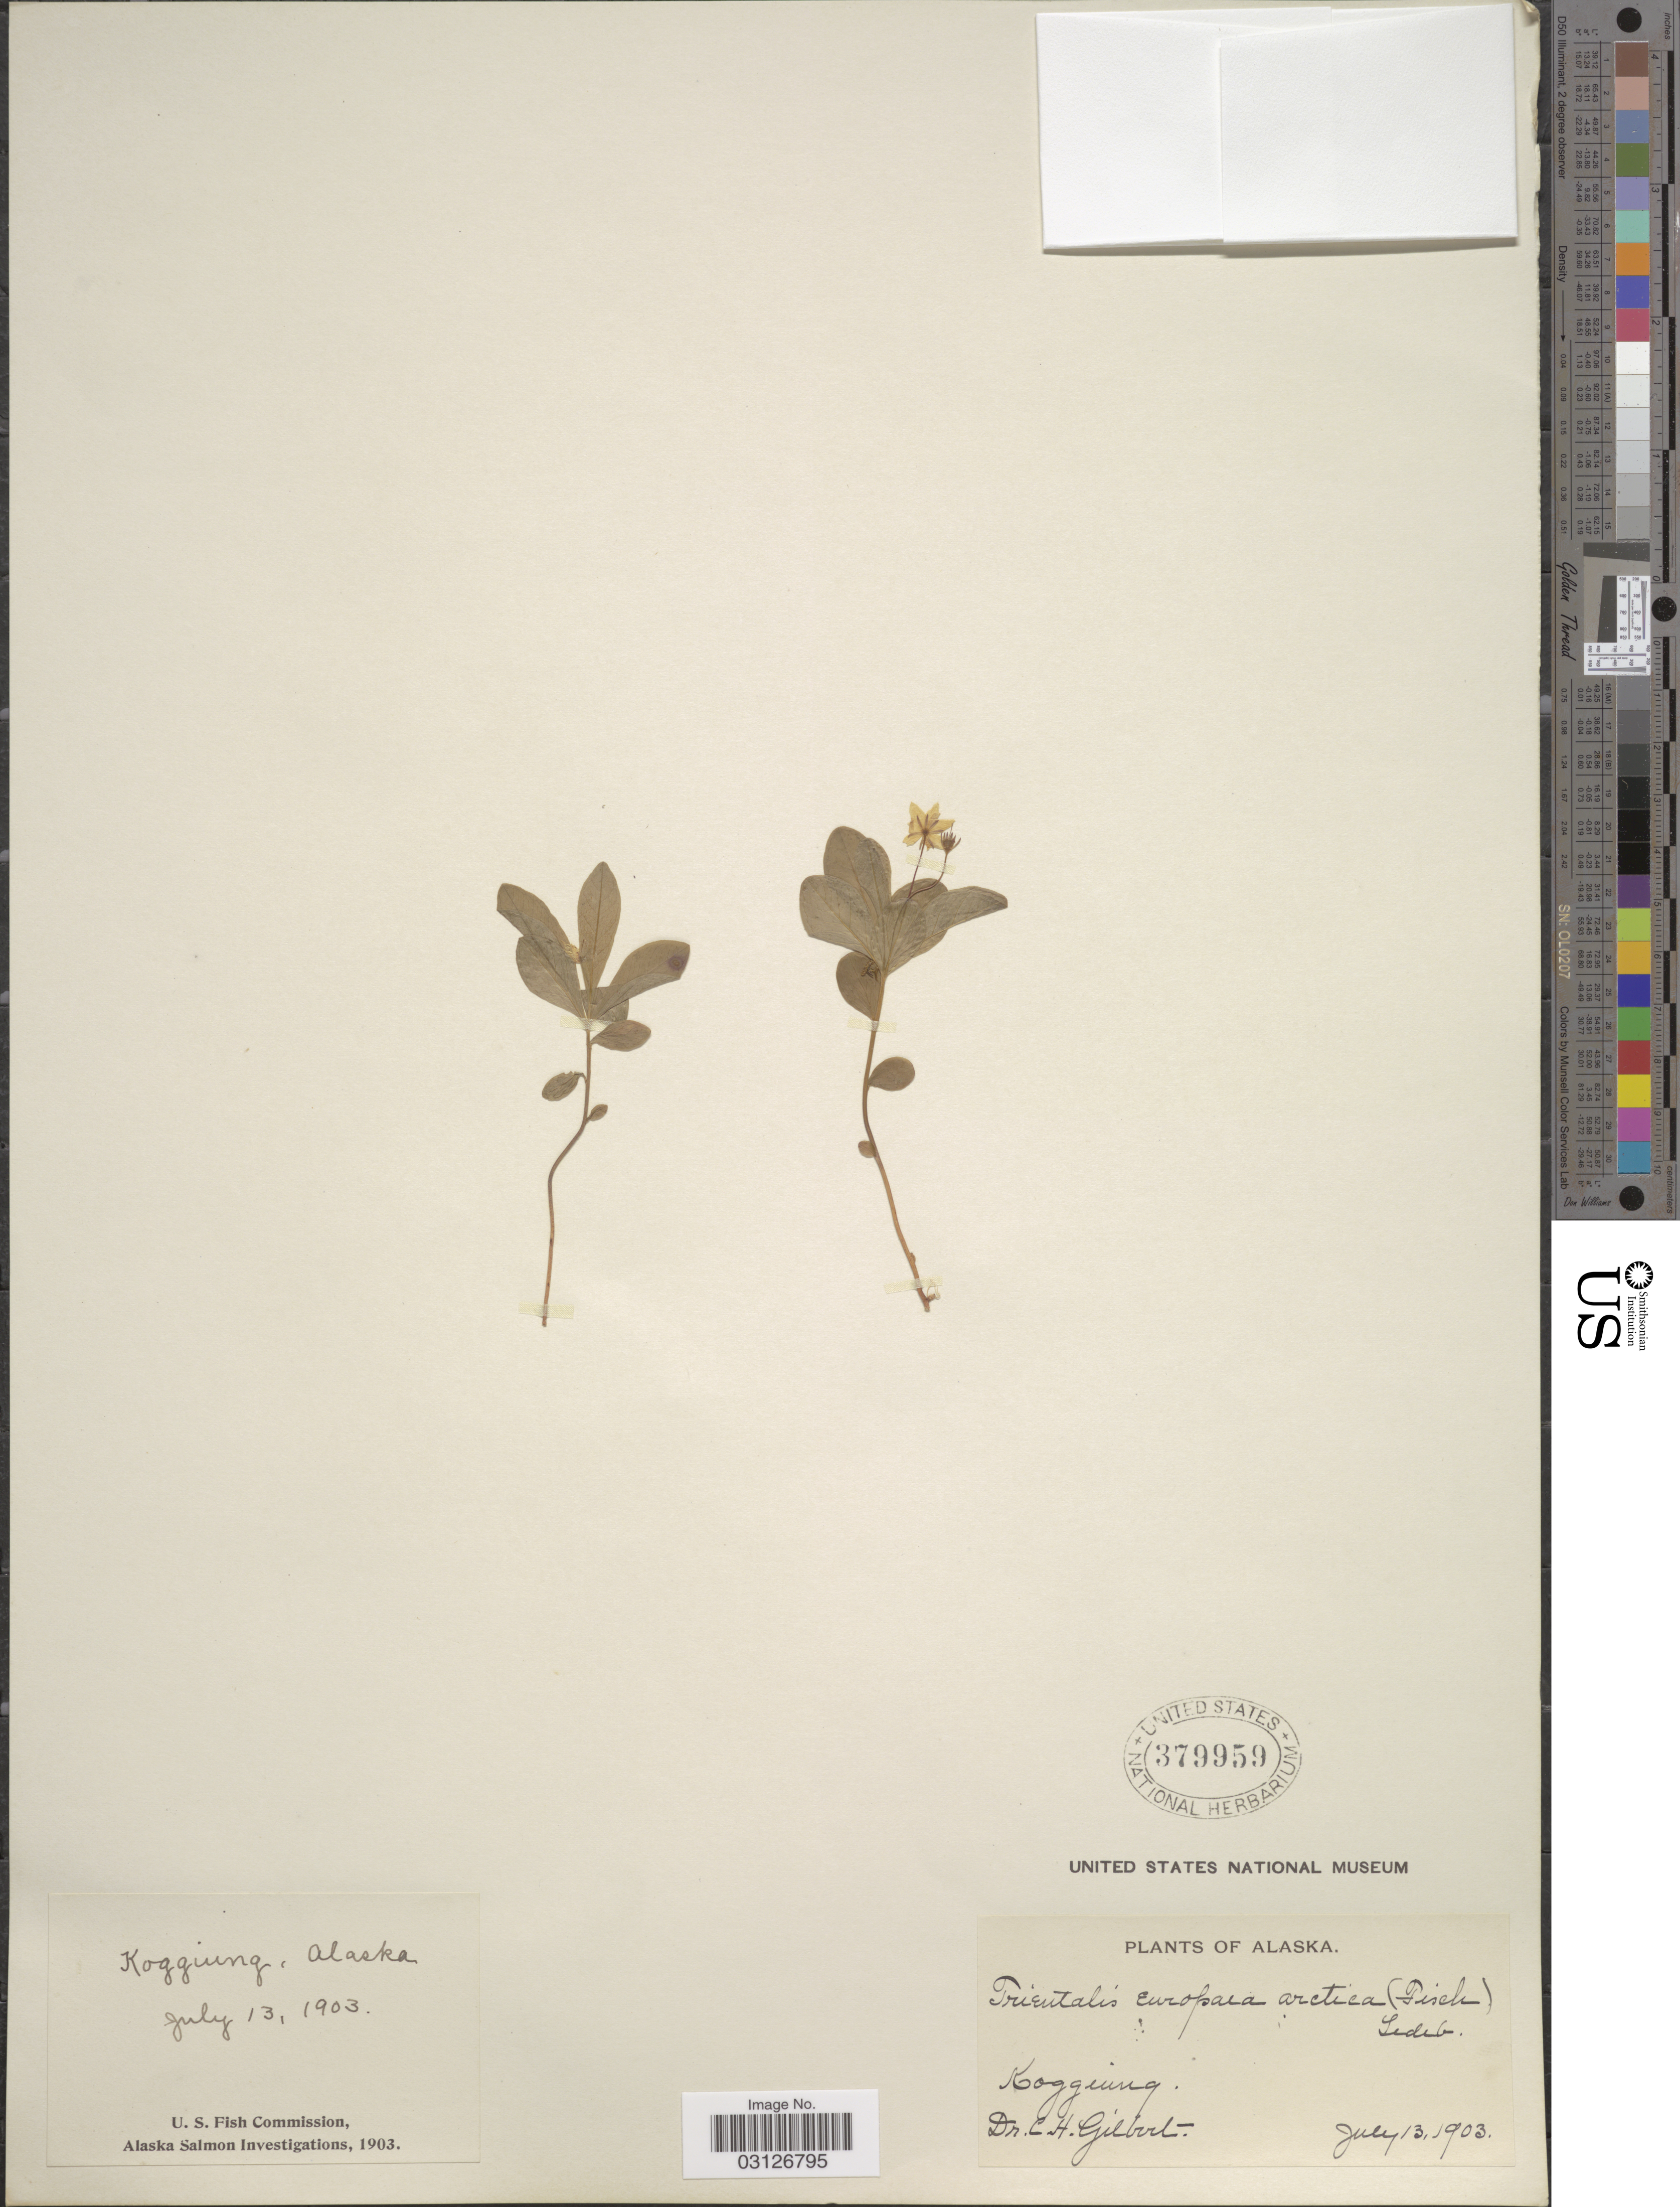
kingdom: Plantae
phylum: Tracheophyta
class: Magnoliopsida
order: Ericales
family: Primulaceae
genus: Trientalis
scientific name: Trientalis europaea subsp. arctica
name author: (Fisch. ex Hook.) Hultén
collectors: C. Gilbert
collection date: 1903-07-13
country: United States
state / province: Alaska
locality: Kogguing.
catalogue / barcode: US 379959